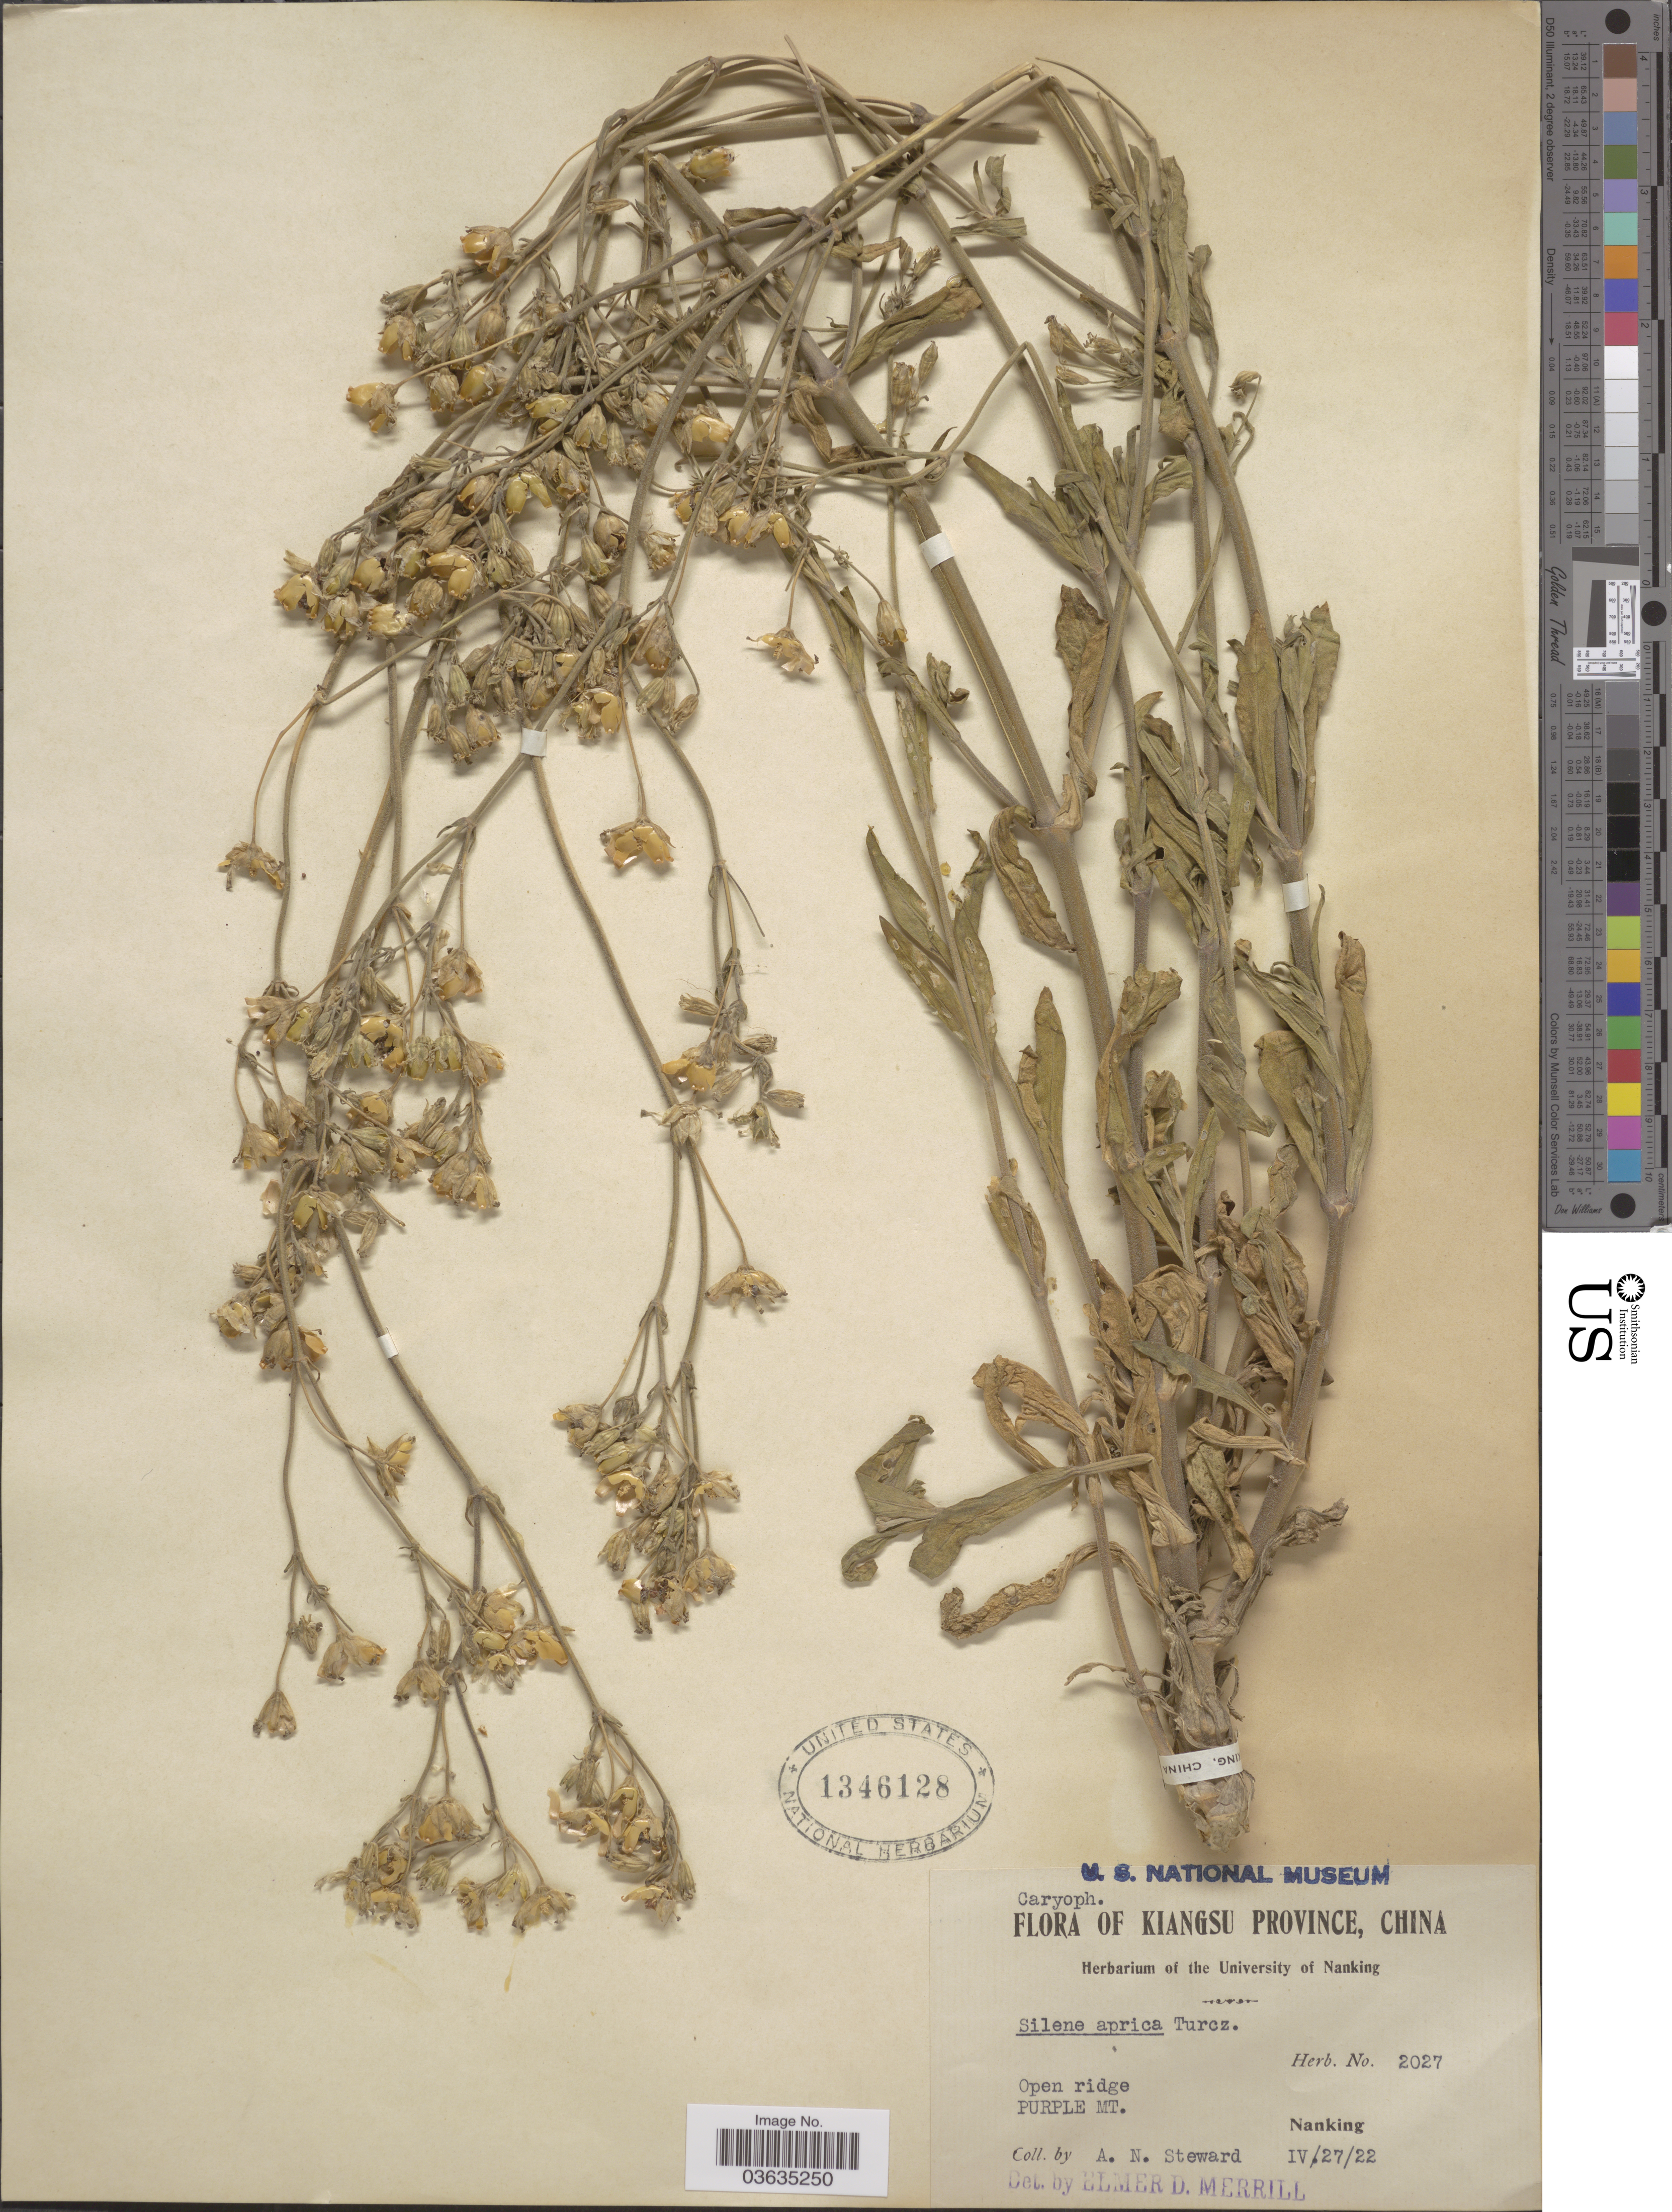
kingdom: Plantae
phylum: Tracheophyta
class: Magnoliopsida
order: Caryophyllales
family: Caryophyllaceae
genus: Silene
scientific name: Silene aprica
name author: Turcz. ex Fisch. & C.A. Mey.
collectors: A. N. Steward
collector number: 2027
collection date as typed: Transcribed d/m/y: 27/4/22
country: China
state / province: Jiangsu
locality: Kiangsu Province. Purple Mt. Nanking.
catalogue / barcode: US 1346128